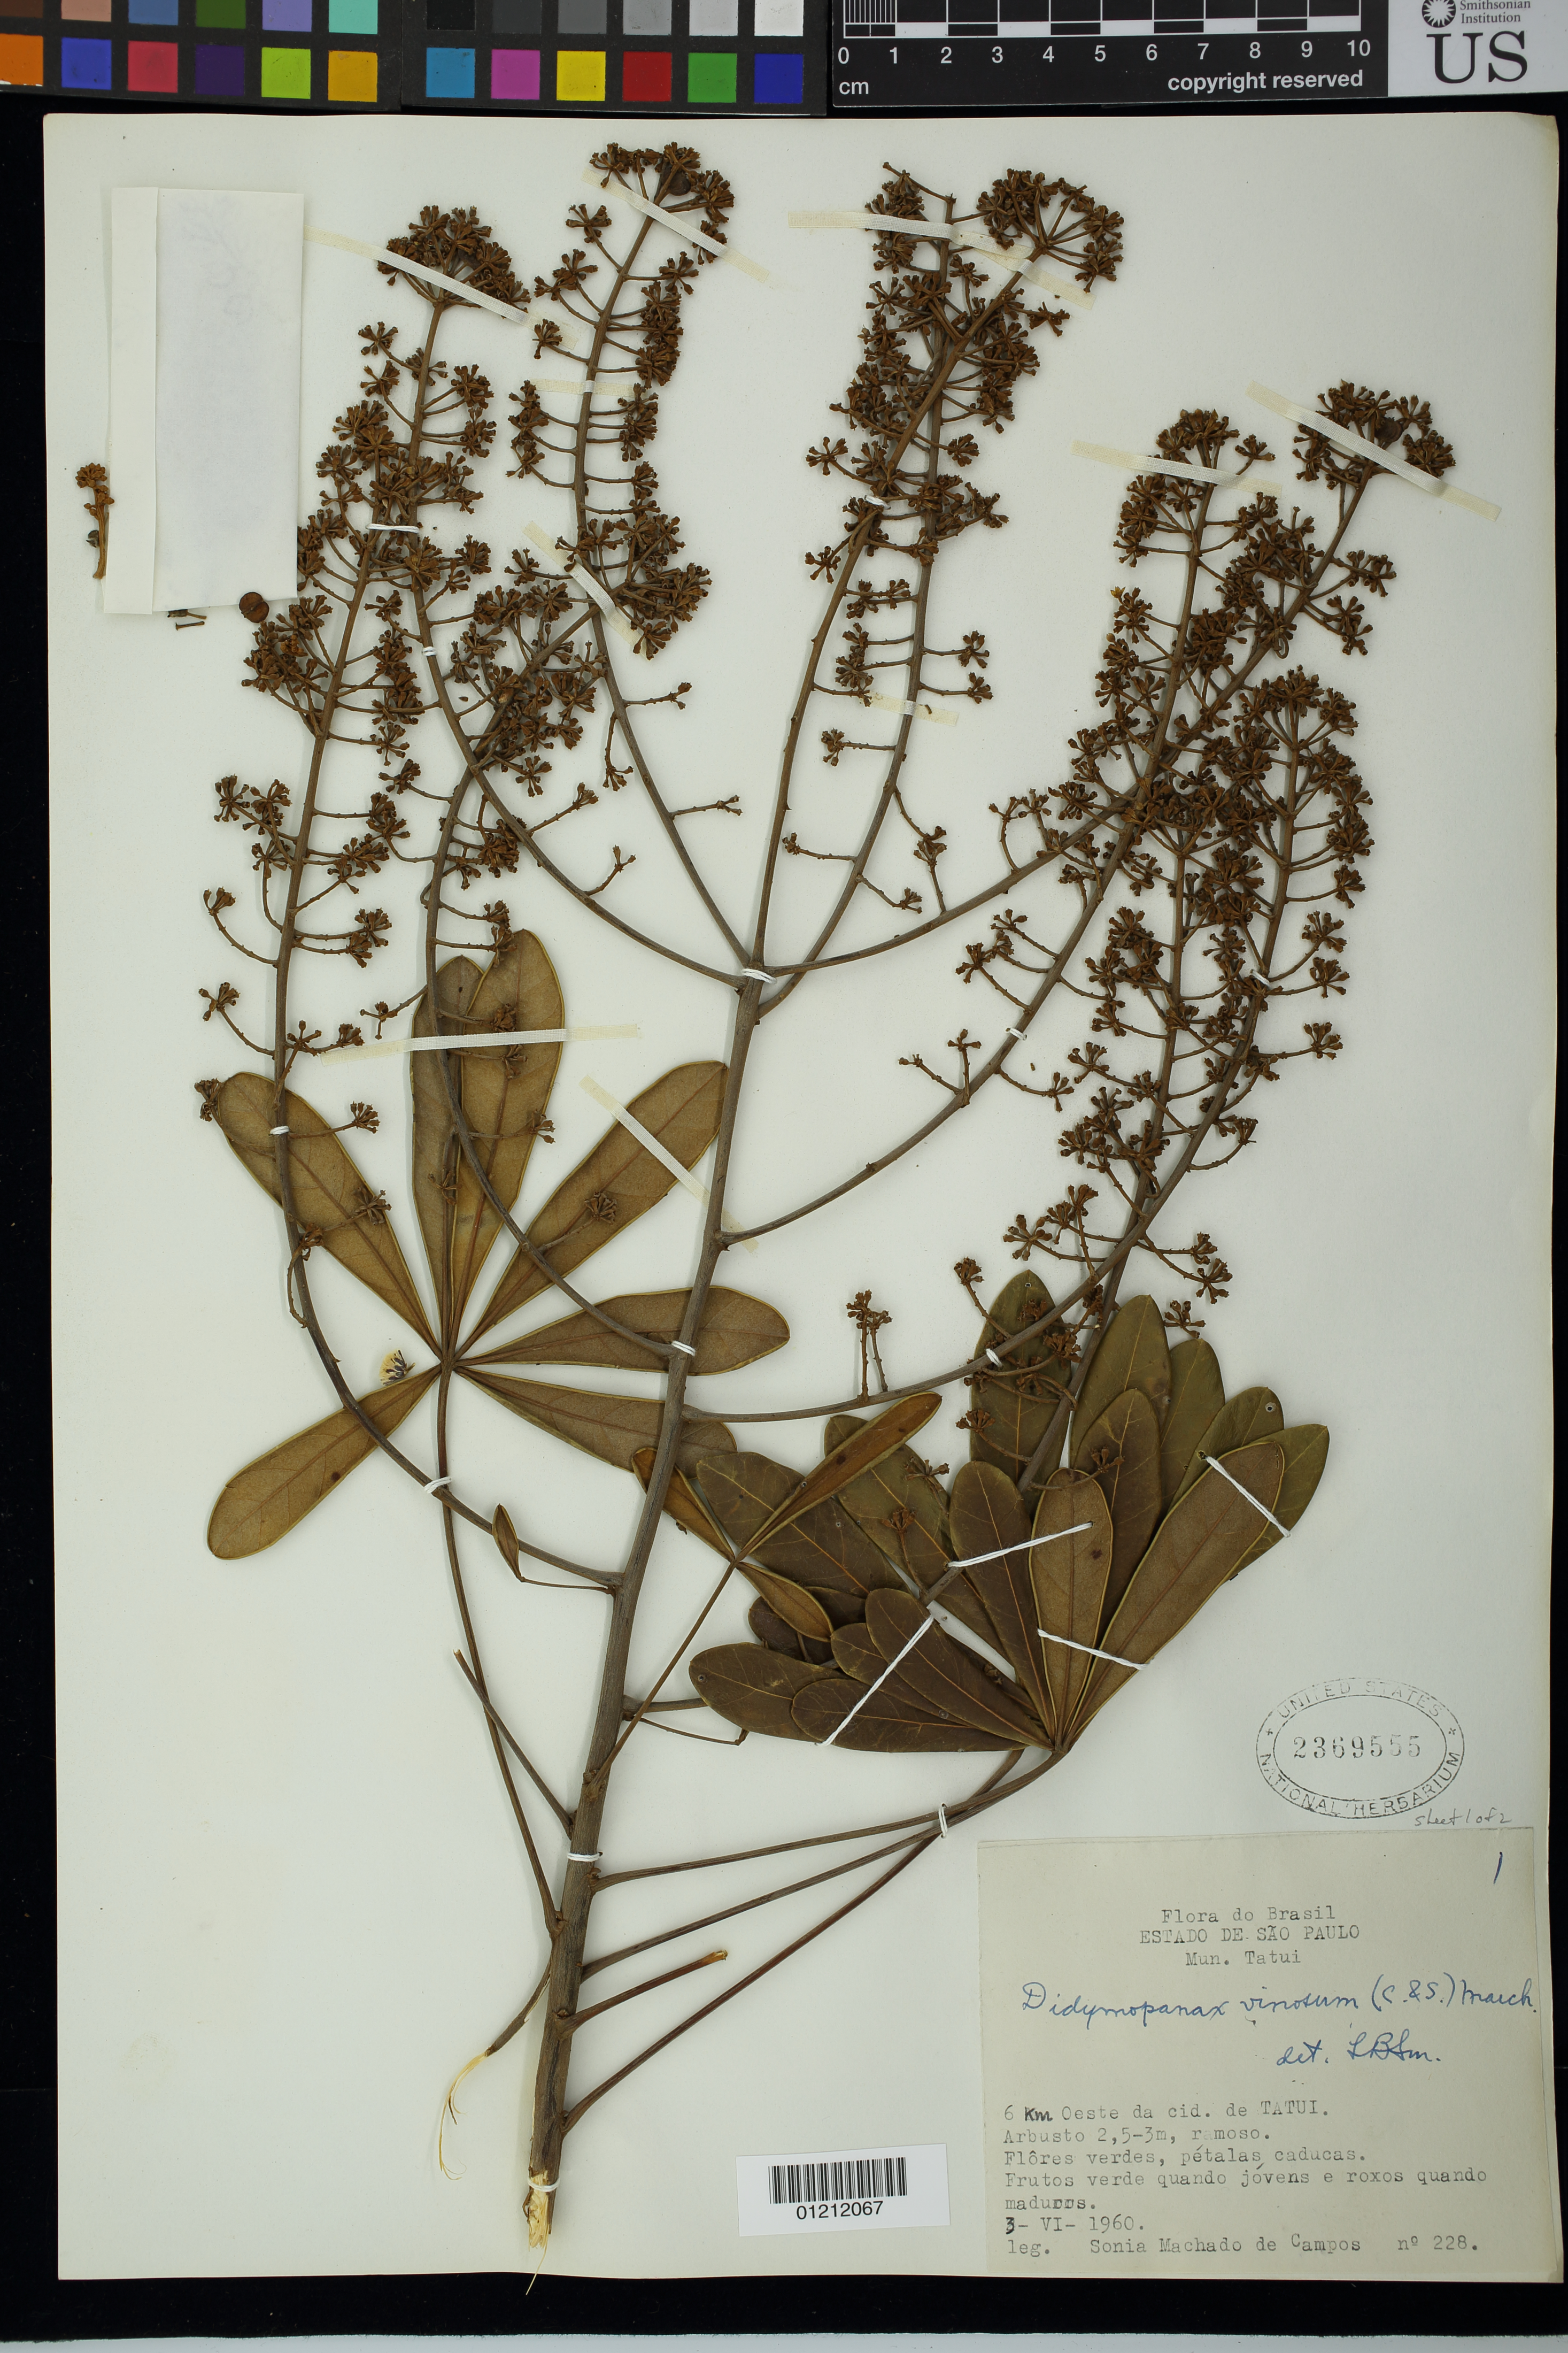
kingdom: Plantae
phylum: Tracheophyta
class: Magnoliopsida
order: Apiales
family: Araliaceae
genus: Schefflera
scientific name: Schefflera vinosa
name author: (Cham. & Schltdl.) Frodin & Fiaschi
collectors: S. Machado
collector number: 228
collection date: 1960-06-03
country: Brazil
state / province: São Paulo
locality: Mun. Tatui. 6 km Oeste da cid. de Tatui.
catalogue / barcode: US 2369555